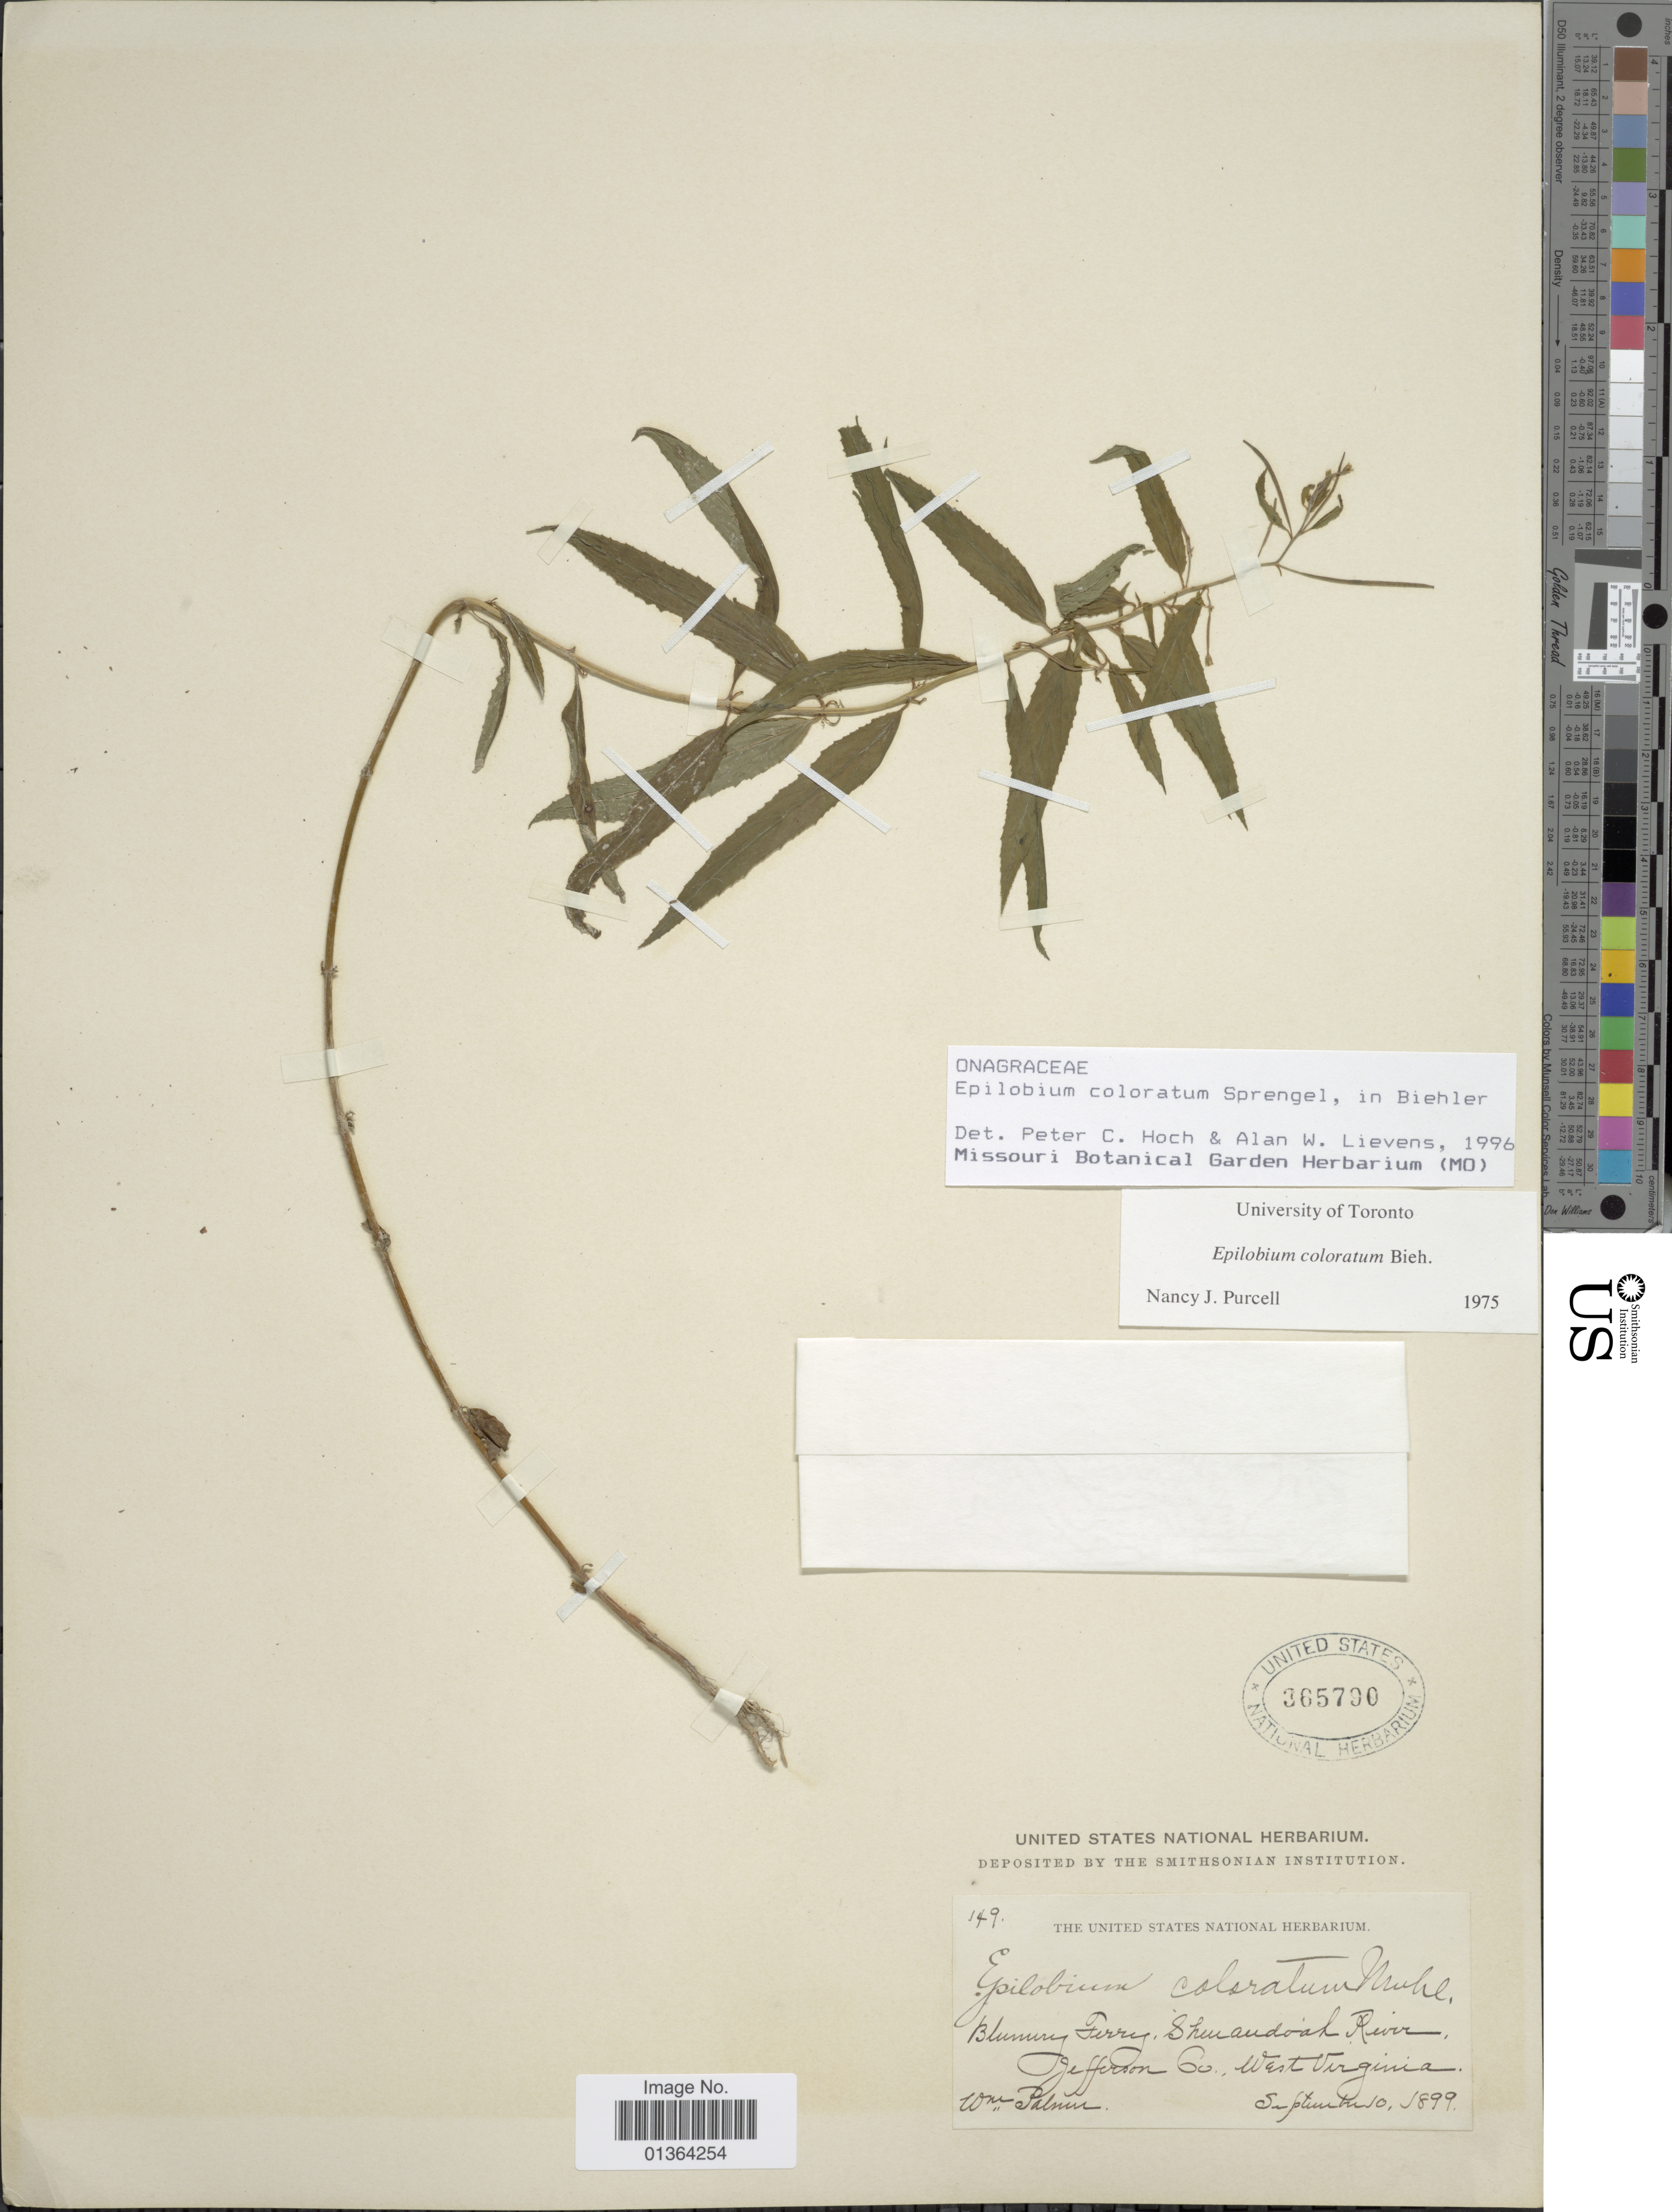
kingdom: Plantae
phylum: Tracheophyta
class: Magnoliopsida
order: Myrtales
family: Onagraceae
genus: Epilobium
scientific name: Epilobium coloratum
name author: Biehler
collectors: W. Palmer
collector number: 149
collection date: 1899-09-10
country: United States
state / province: West Virginia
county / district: Jefferson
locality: Blumery Ferry, Shenandoah River, Jefferson Co.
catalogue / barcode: US 365790